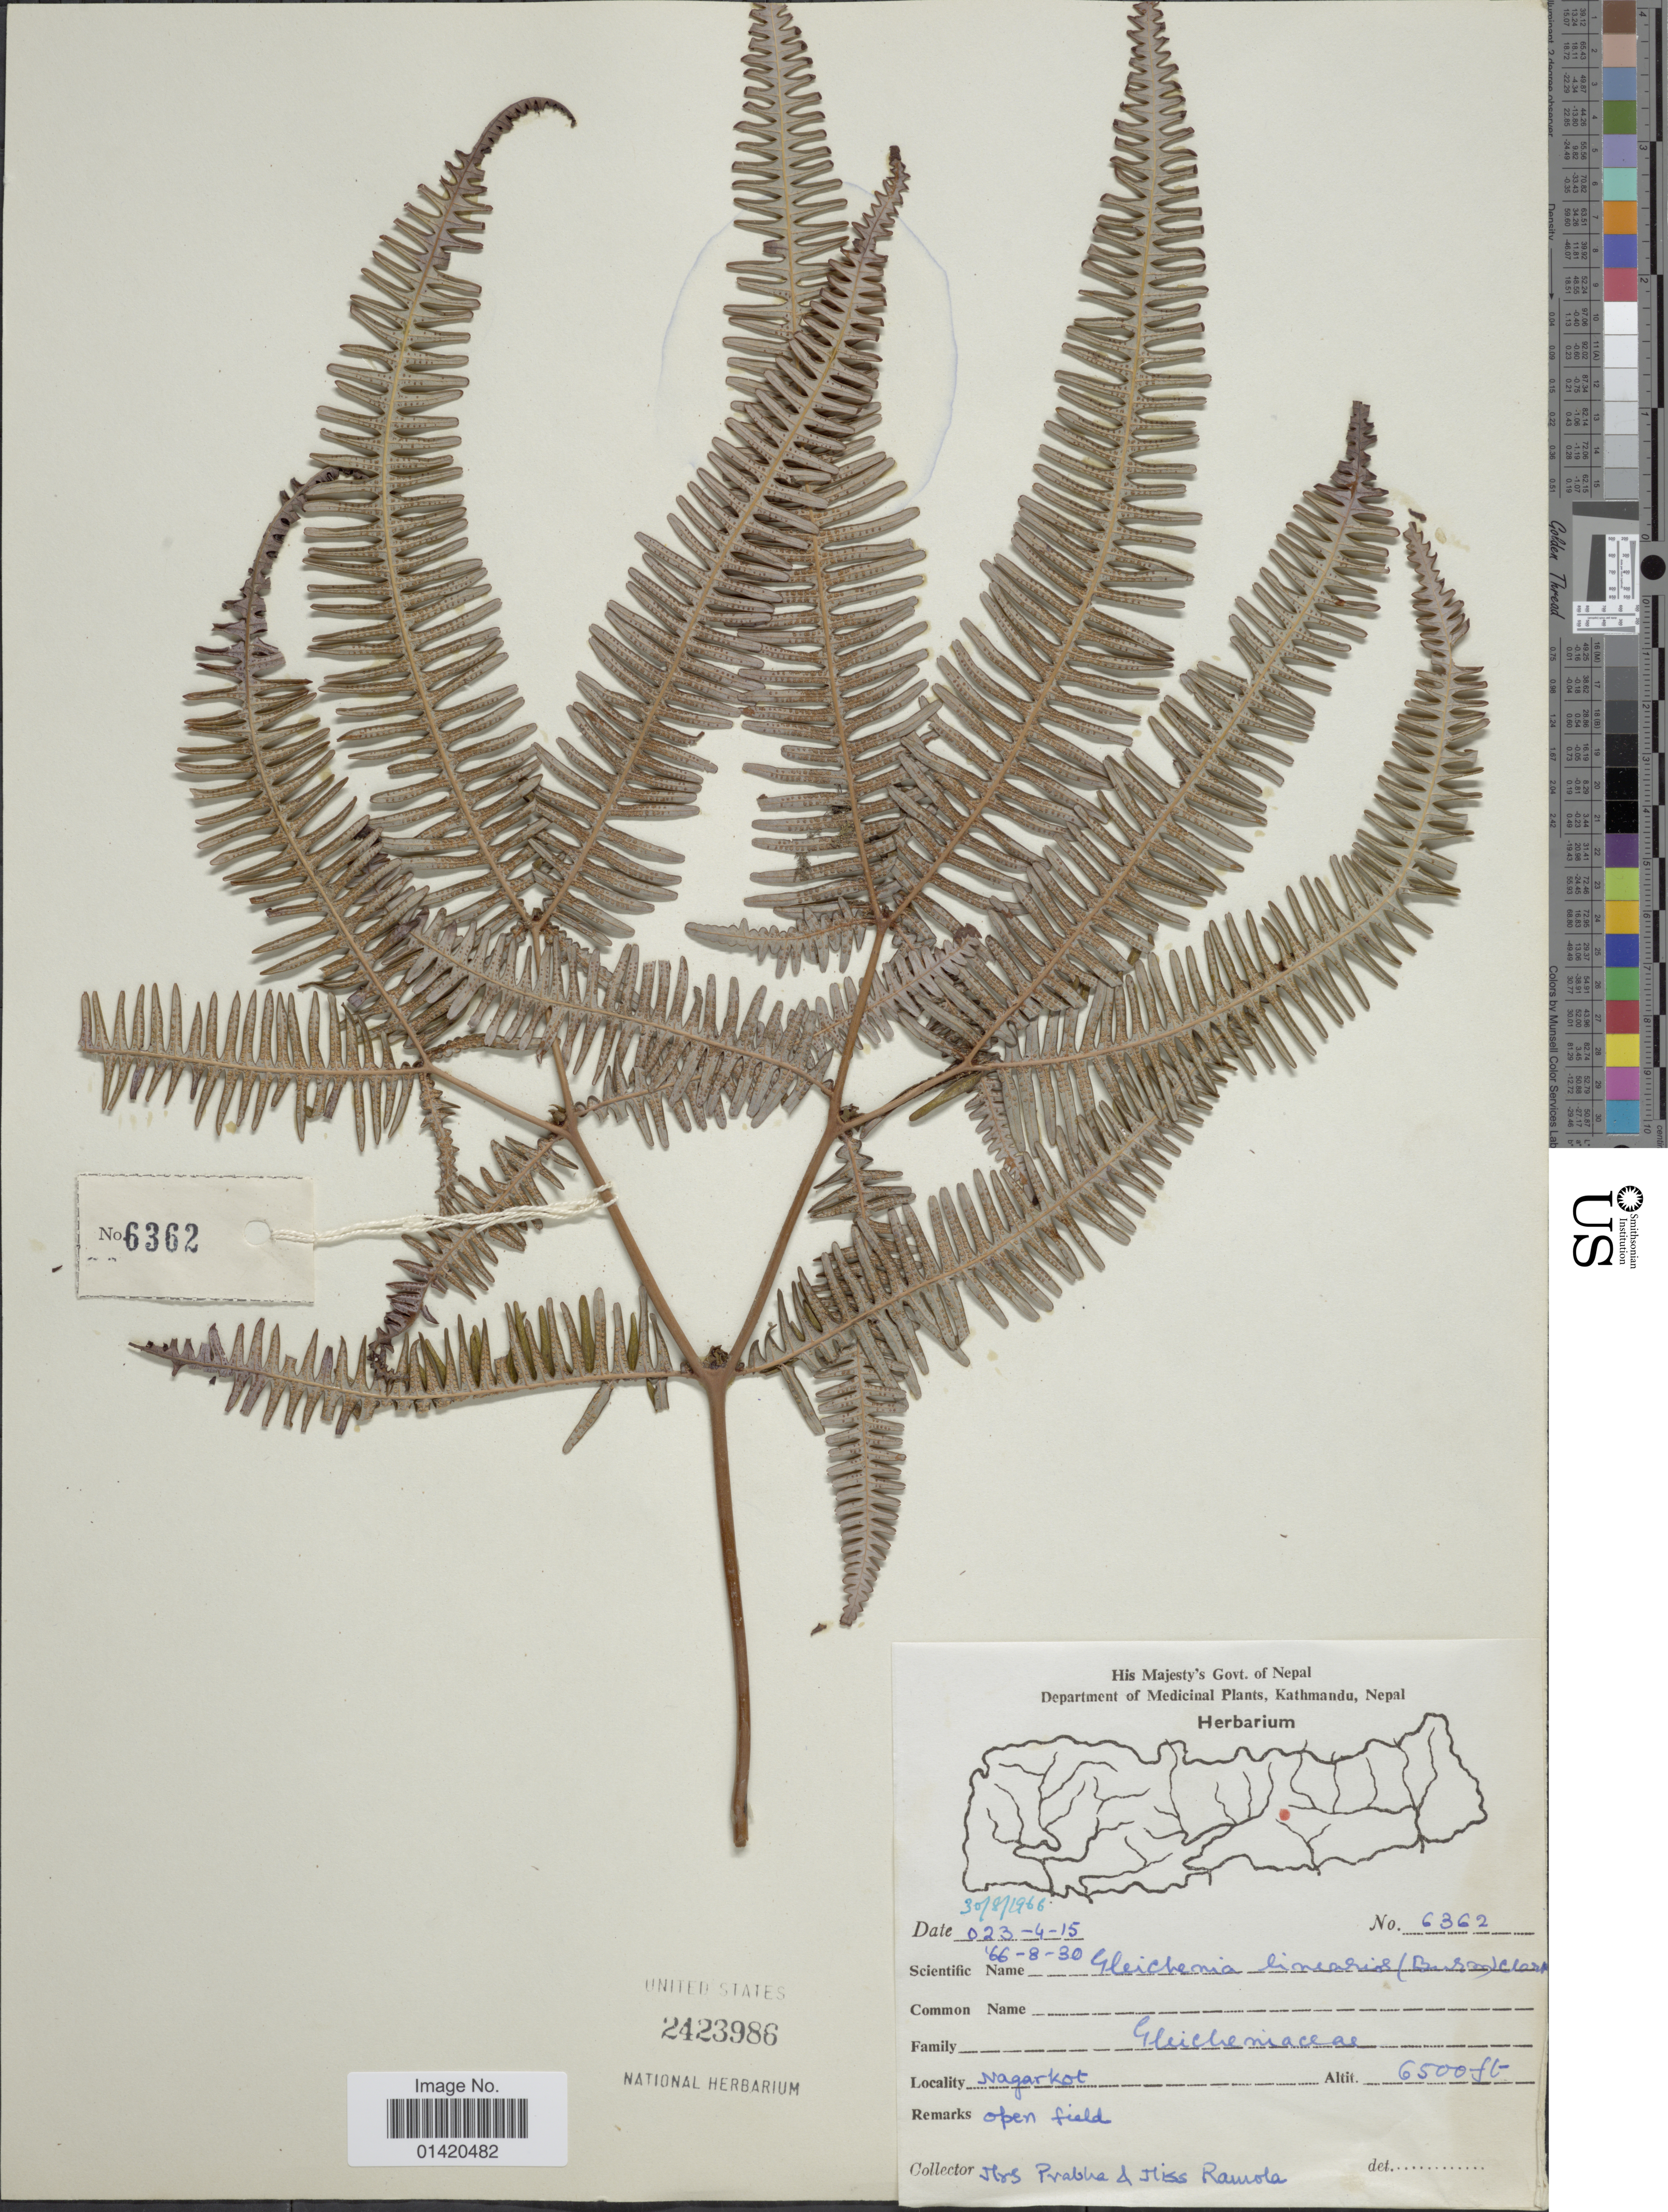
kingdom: Plantae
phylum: Tracheophyta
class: Polypodiopsida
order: Gleicheniales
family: Gleicheniaceae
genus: Dicranopteris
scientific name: Dicranopteris linearis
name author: (Burm. f.) Underw.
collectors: P. Pradhan & R. Thapa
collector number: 6362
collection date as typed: Transcribed d/m/y: 23/4/15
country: Nepal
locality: Nagarkot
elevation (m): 1981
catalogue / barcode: US 2423986